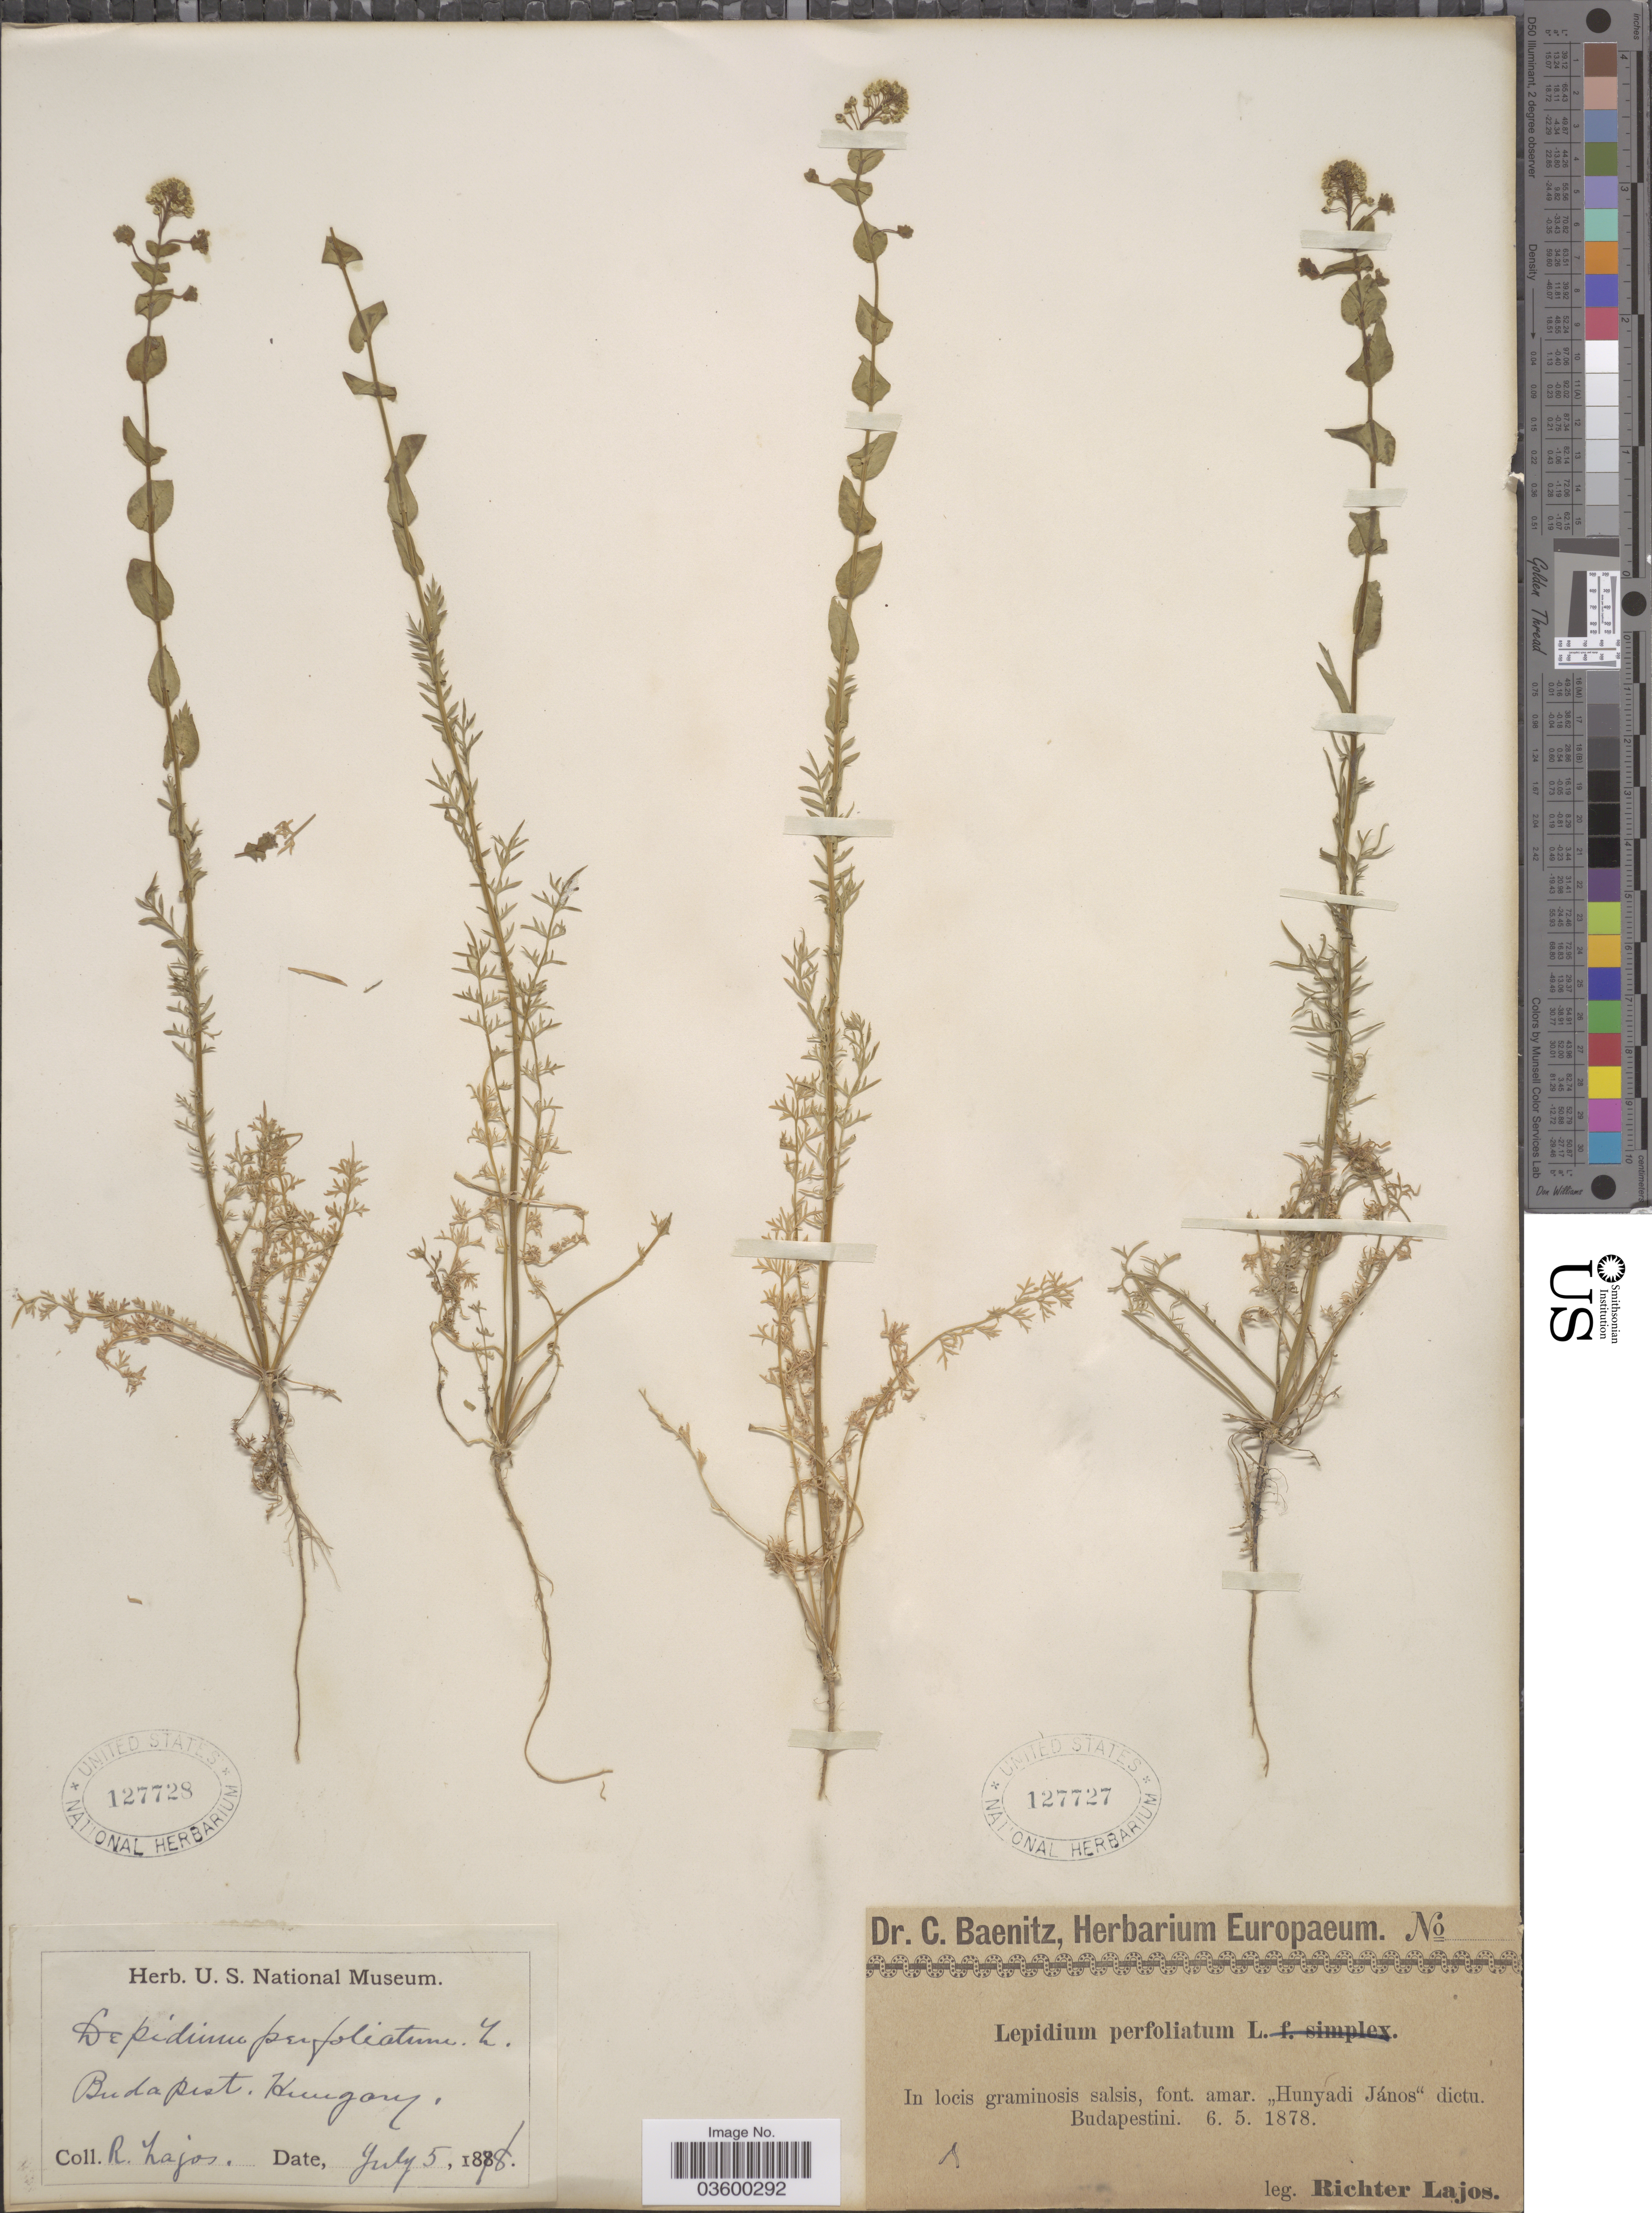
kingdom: Plantae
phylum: Tracheophyta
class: Magnoliopsida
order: Brassicales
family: Brassicaceae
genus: Lepidium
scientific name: Lepidium perfoliatum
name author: L.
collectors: R. Lajos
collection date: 1878-05-06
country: Hungary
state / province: Budapest, Capital District of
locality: In locis graminosis salsis, font. amar. "Hunyadi János" dictu. Budapestini.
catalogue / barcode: US 127727